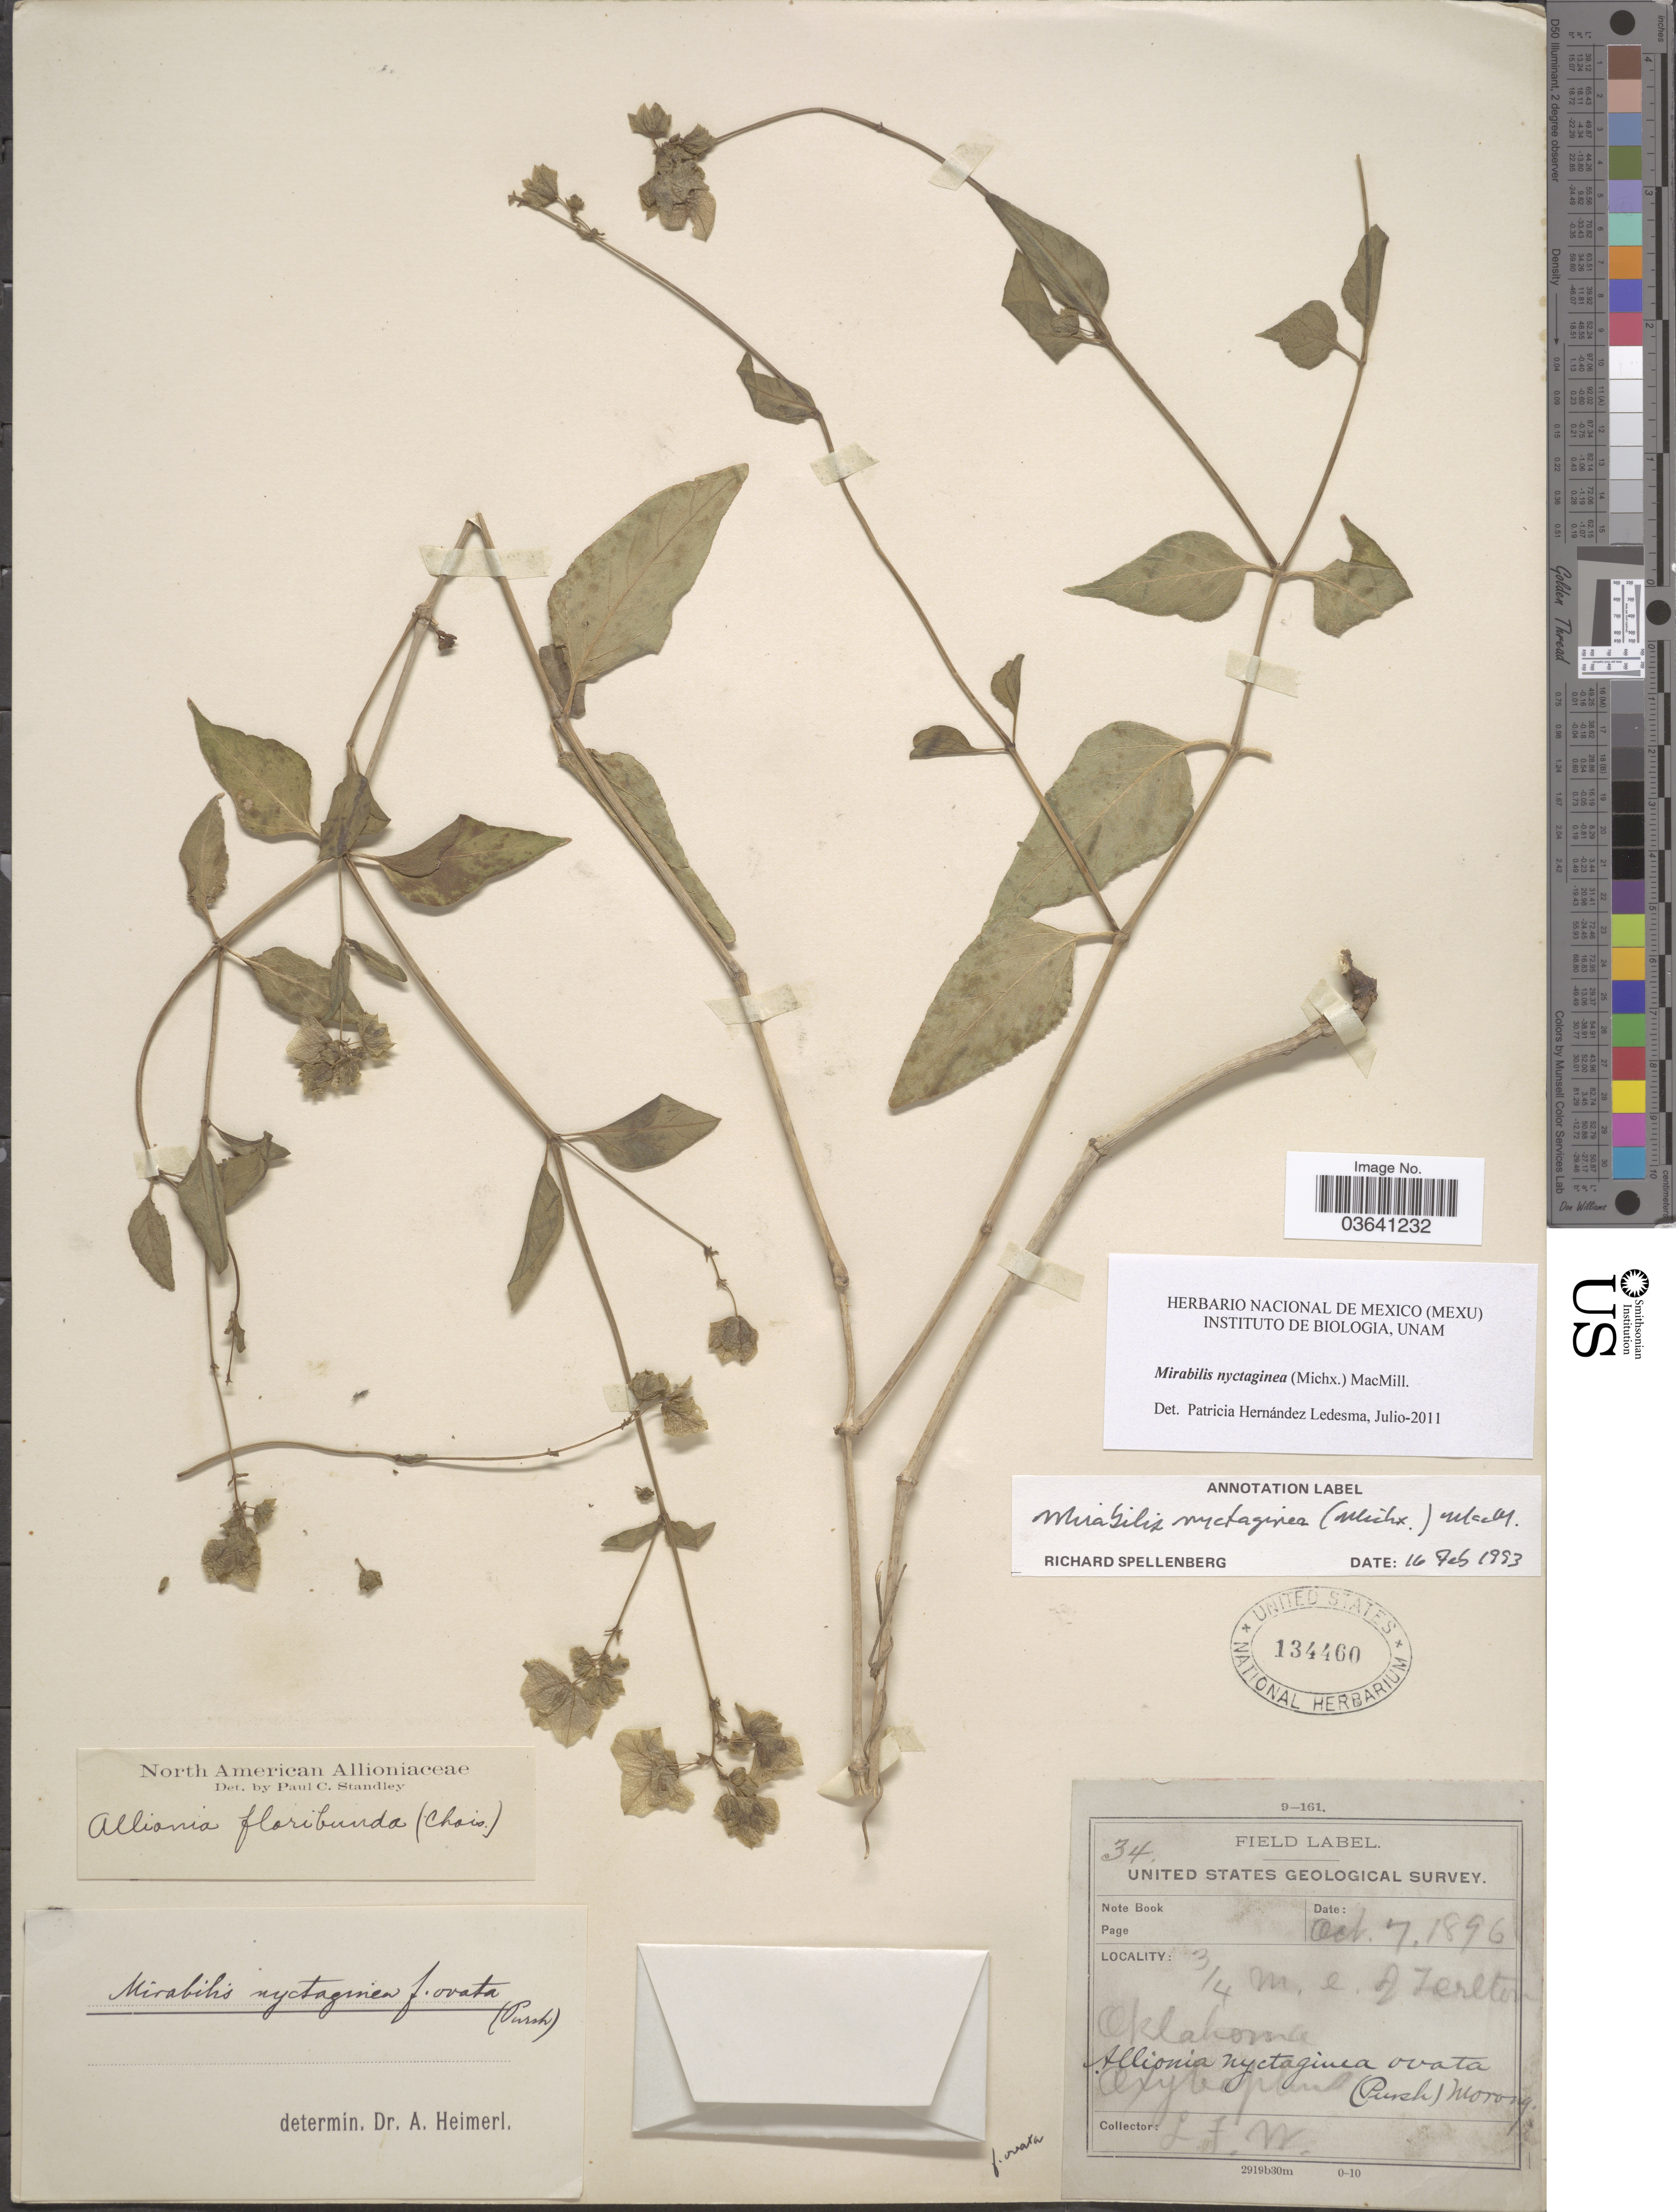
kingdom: Plantae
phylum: Tracheophyta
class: Magnoliopsida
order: Caryophyllales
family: Nyctaginaceae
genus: Mirabilis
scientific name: Mirabilis nyctaginea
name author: (Michx.) MacMill.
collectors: L. F. W.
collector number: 34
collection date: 1896-10-07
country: United States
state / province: Oklahoma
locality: ¾ m. e. of Terlton.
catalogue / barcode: US 134460